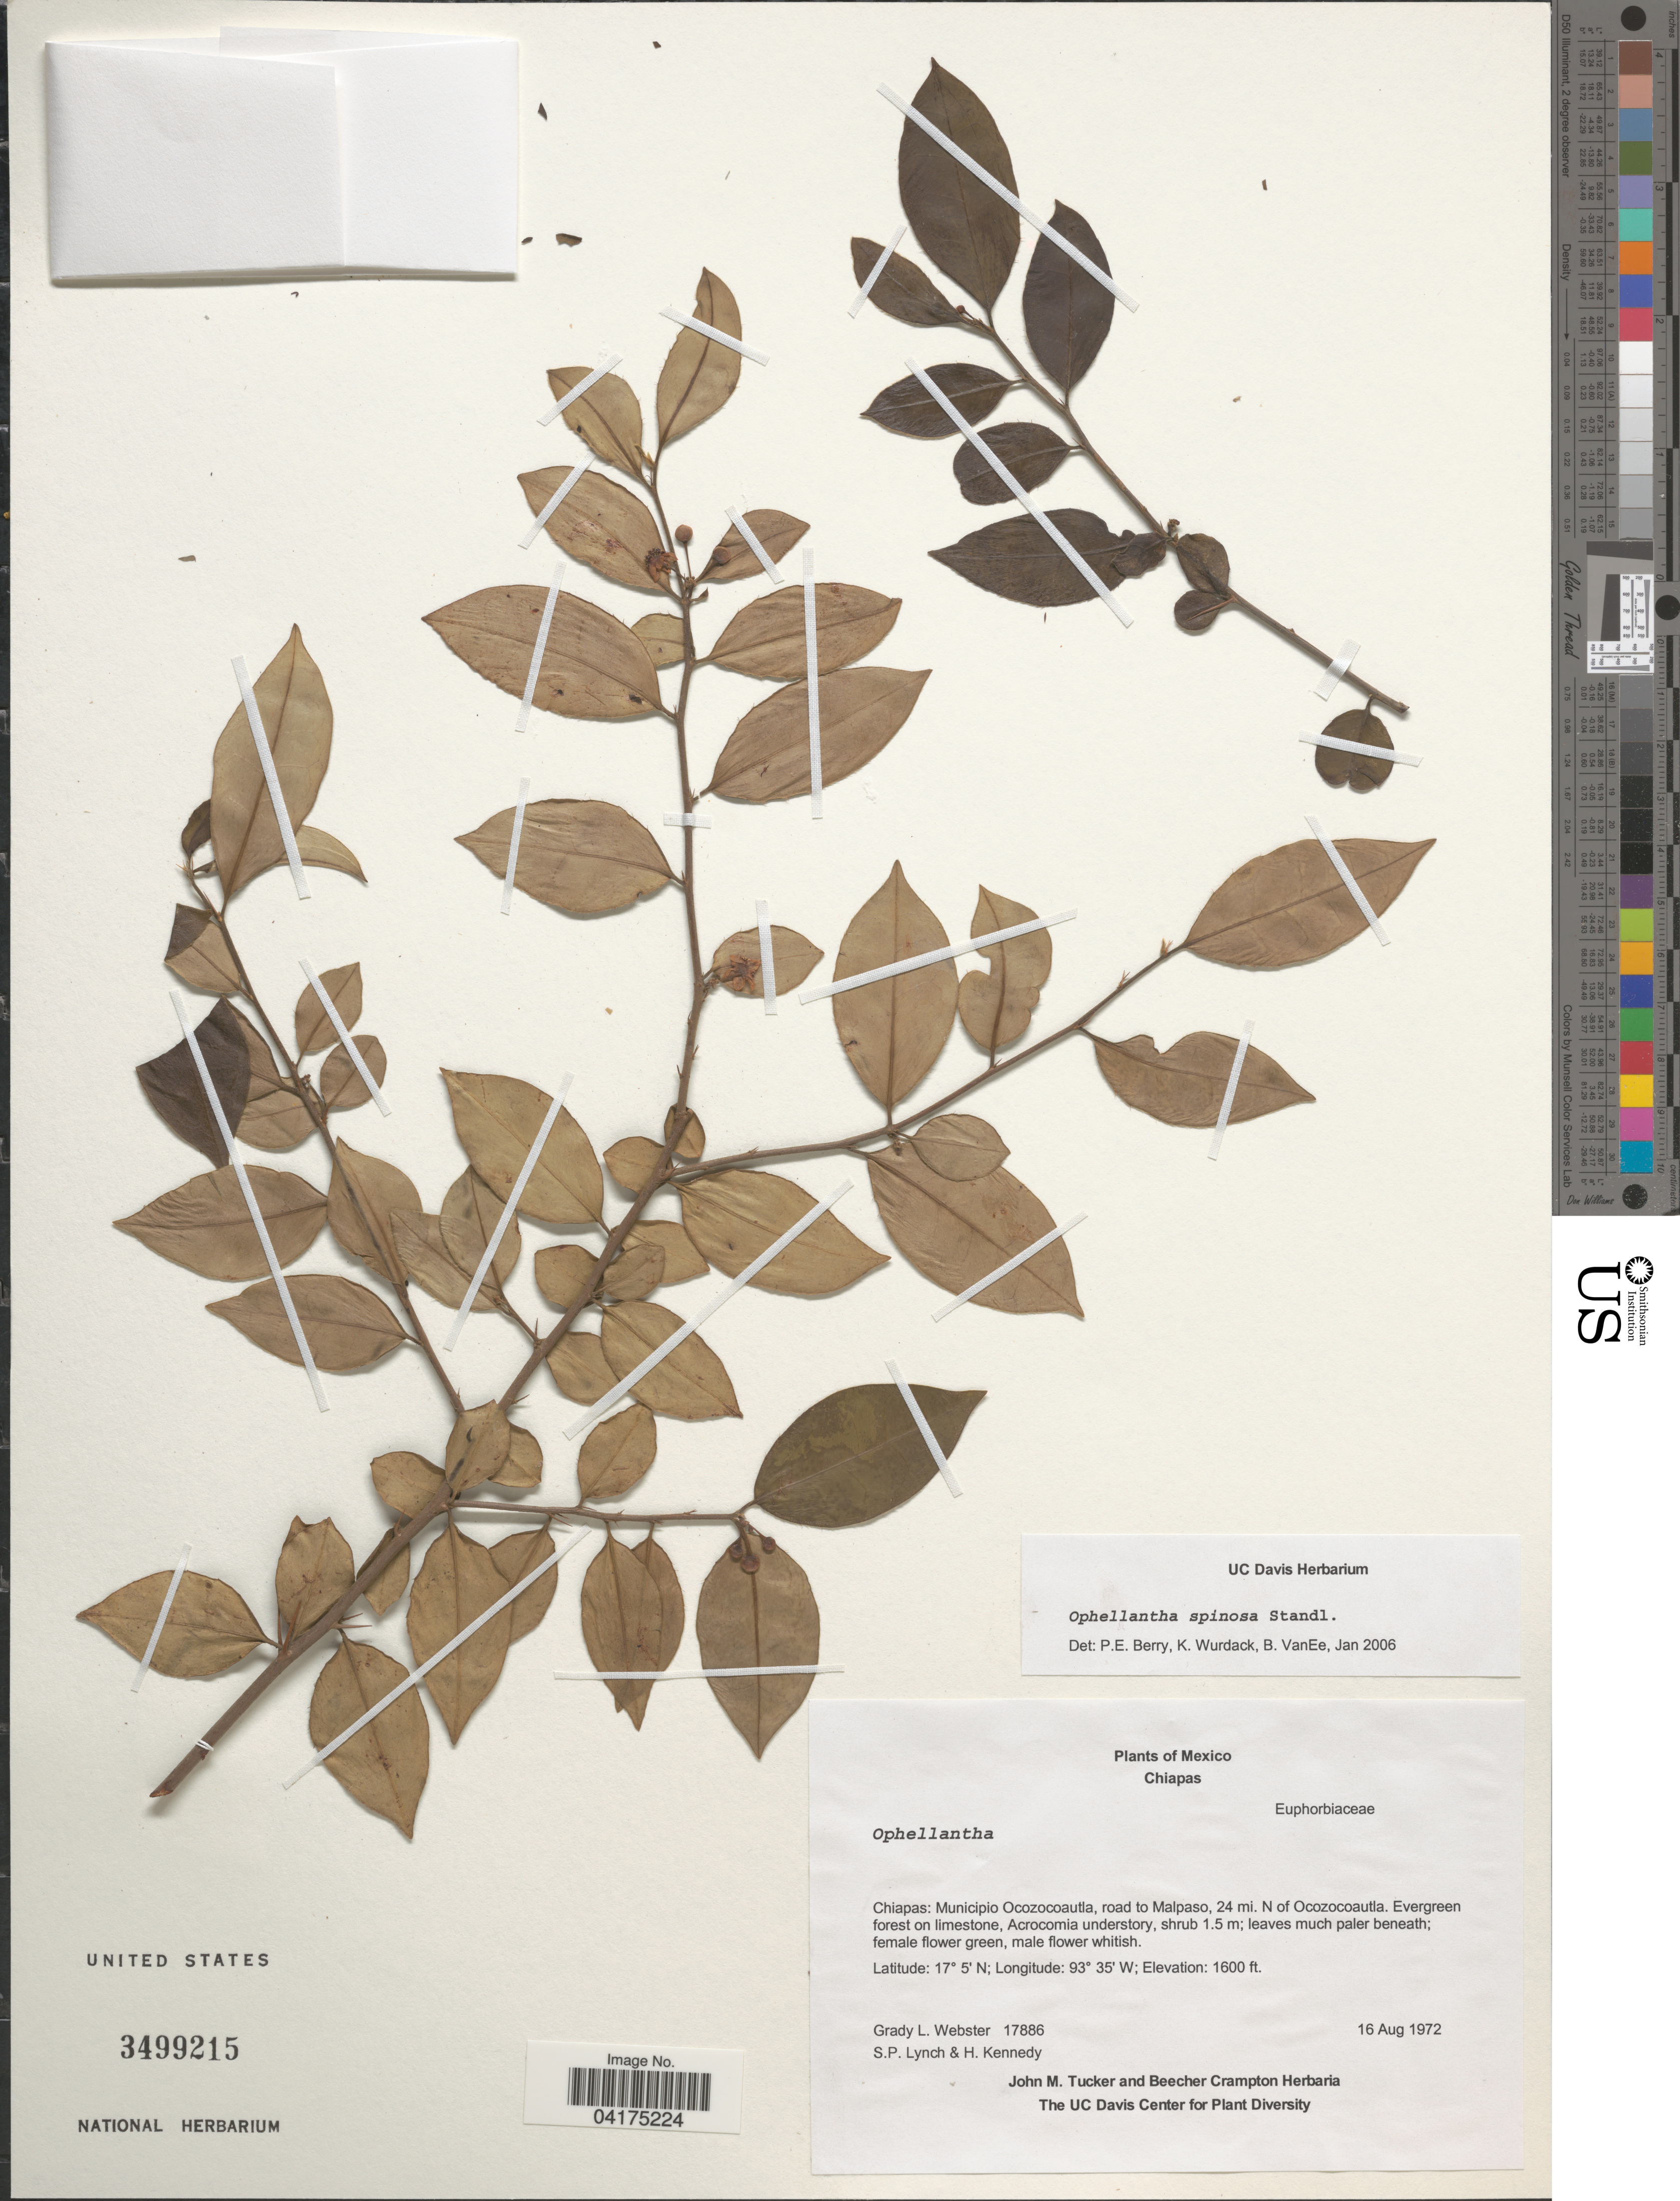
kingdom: Plantae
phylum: Tracheophyta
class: Magnoliopsida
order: Malpighiales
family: Euphorbiaceae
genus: Ophellantha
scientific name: Ophellantha spinosa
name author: Standl.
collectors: G. L. Webster, S. P. Lynch & H. Kennedy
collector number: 17886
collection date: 1972-08-16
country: Mexico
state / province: Chiapas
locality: Municipio Ocozocoautla, road to Malpaso, 24 mi. N of Ocozocoautla.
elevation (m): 488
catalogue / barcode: US 3499215